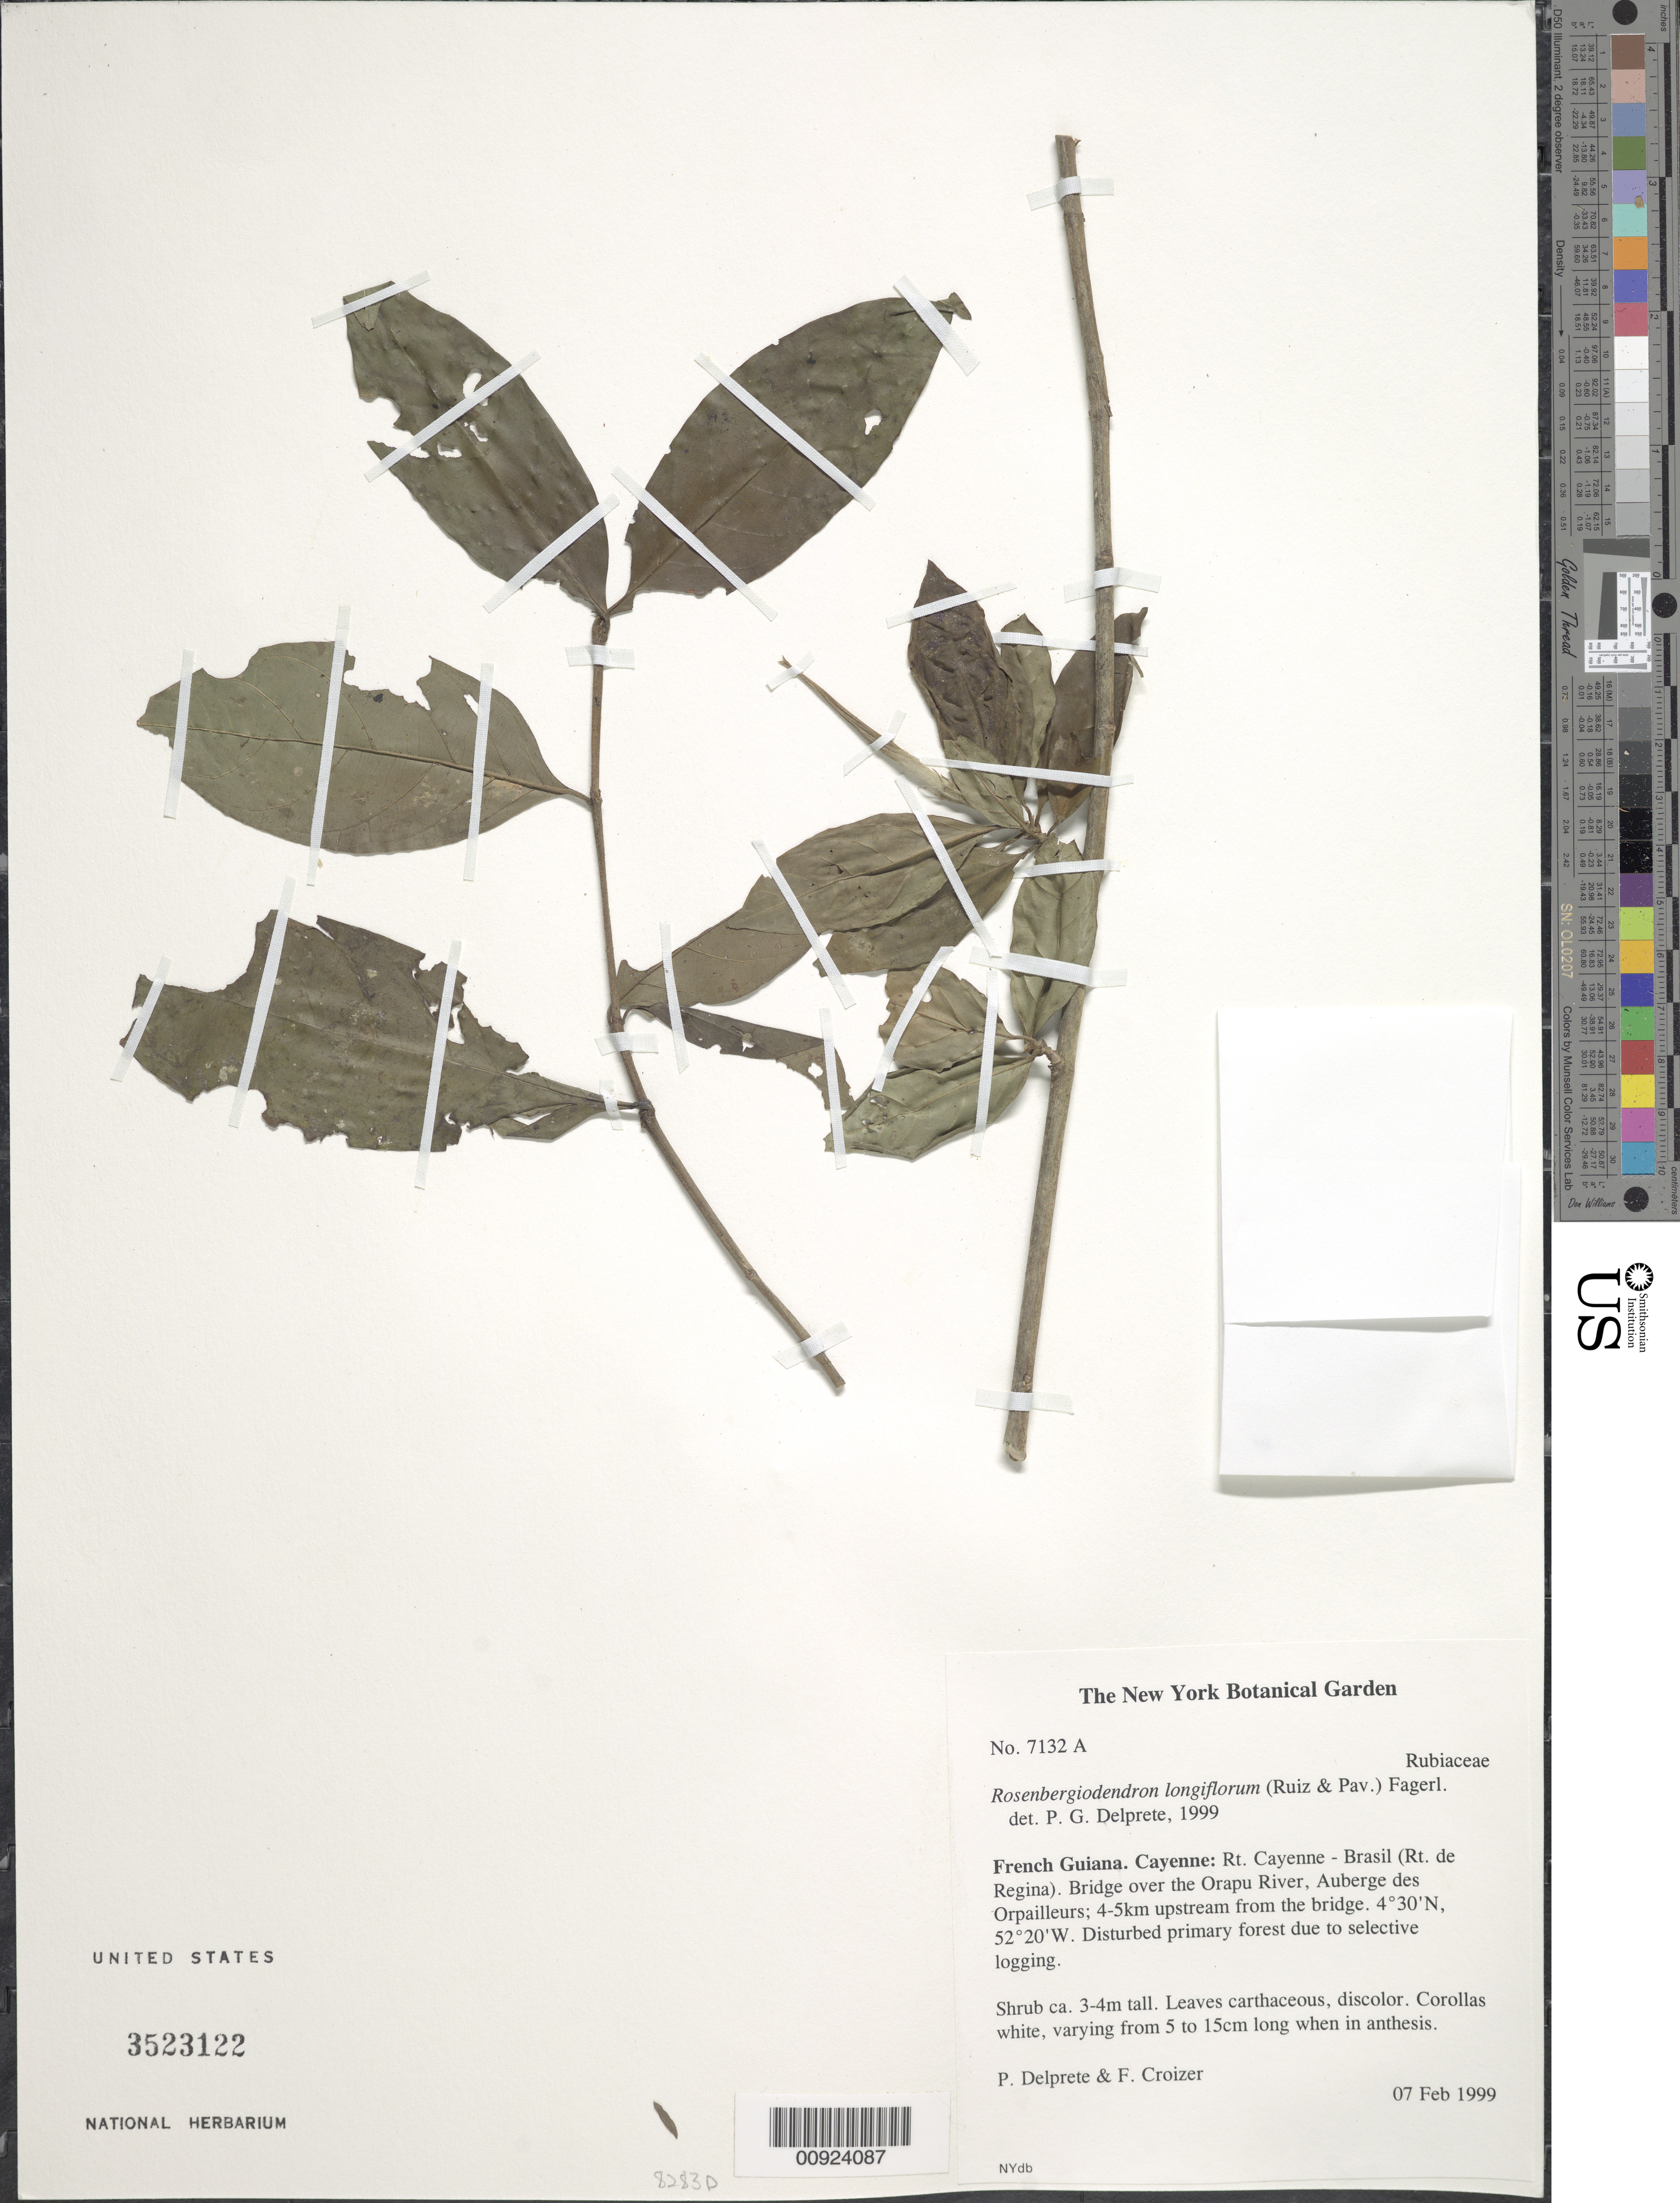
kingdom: Plantae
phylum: Tracheophyta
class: Magnoliopsida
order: Gentianales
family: Rubiaceae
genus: Rosenbergiodendron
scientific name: Rosenbergiodendron longiflorum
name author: (Ruiz & Pav.) Fagerl.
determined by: Delprete, P. G., Herb. de Guyane Cay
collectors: P. G. Delprete & F. Crozier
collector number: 7132 A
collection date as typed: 7-Feb-99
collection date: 1999-02-07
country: French Guiana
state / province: Cayenne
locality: Rt. Cayenne - Brasil (Rt. de Regina). Bridge over the Orapu River, Auberge des Orpailleurs; 4-5km upstream from the bridge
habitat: Disturbed primary forest due to selective logging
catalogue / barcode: US 3523122